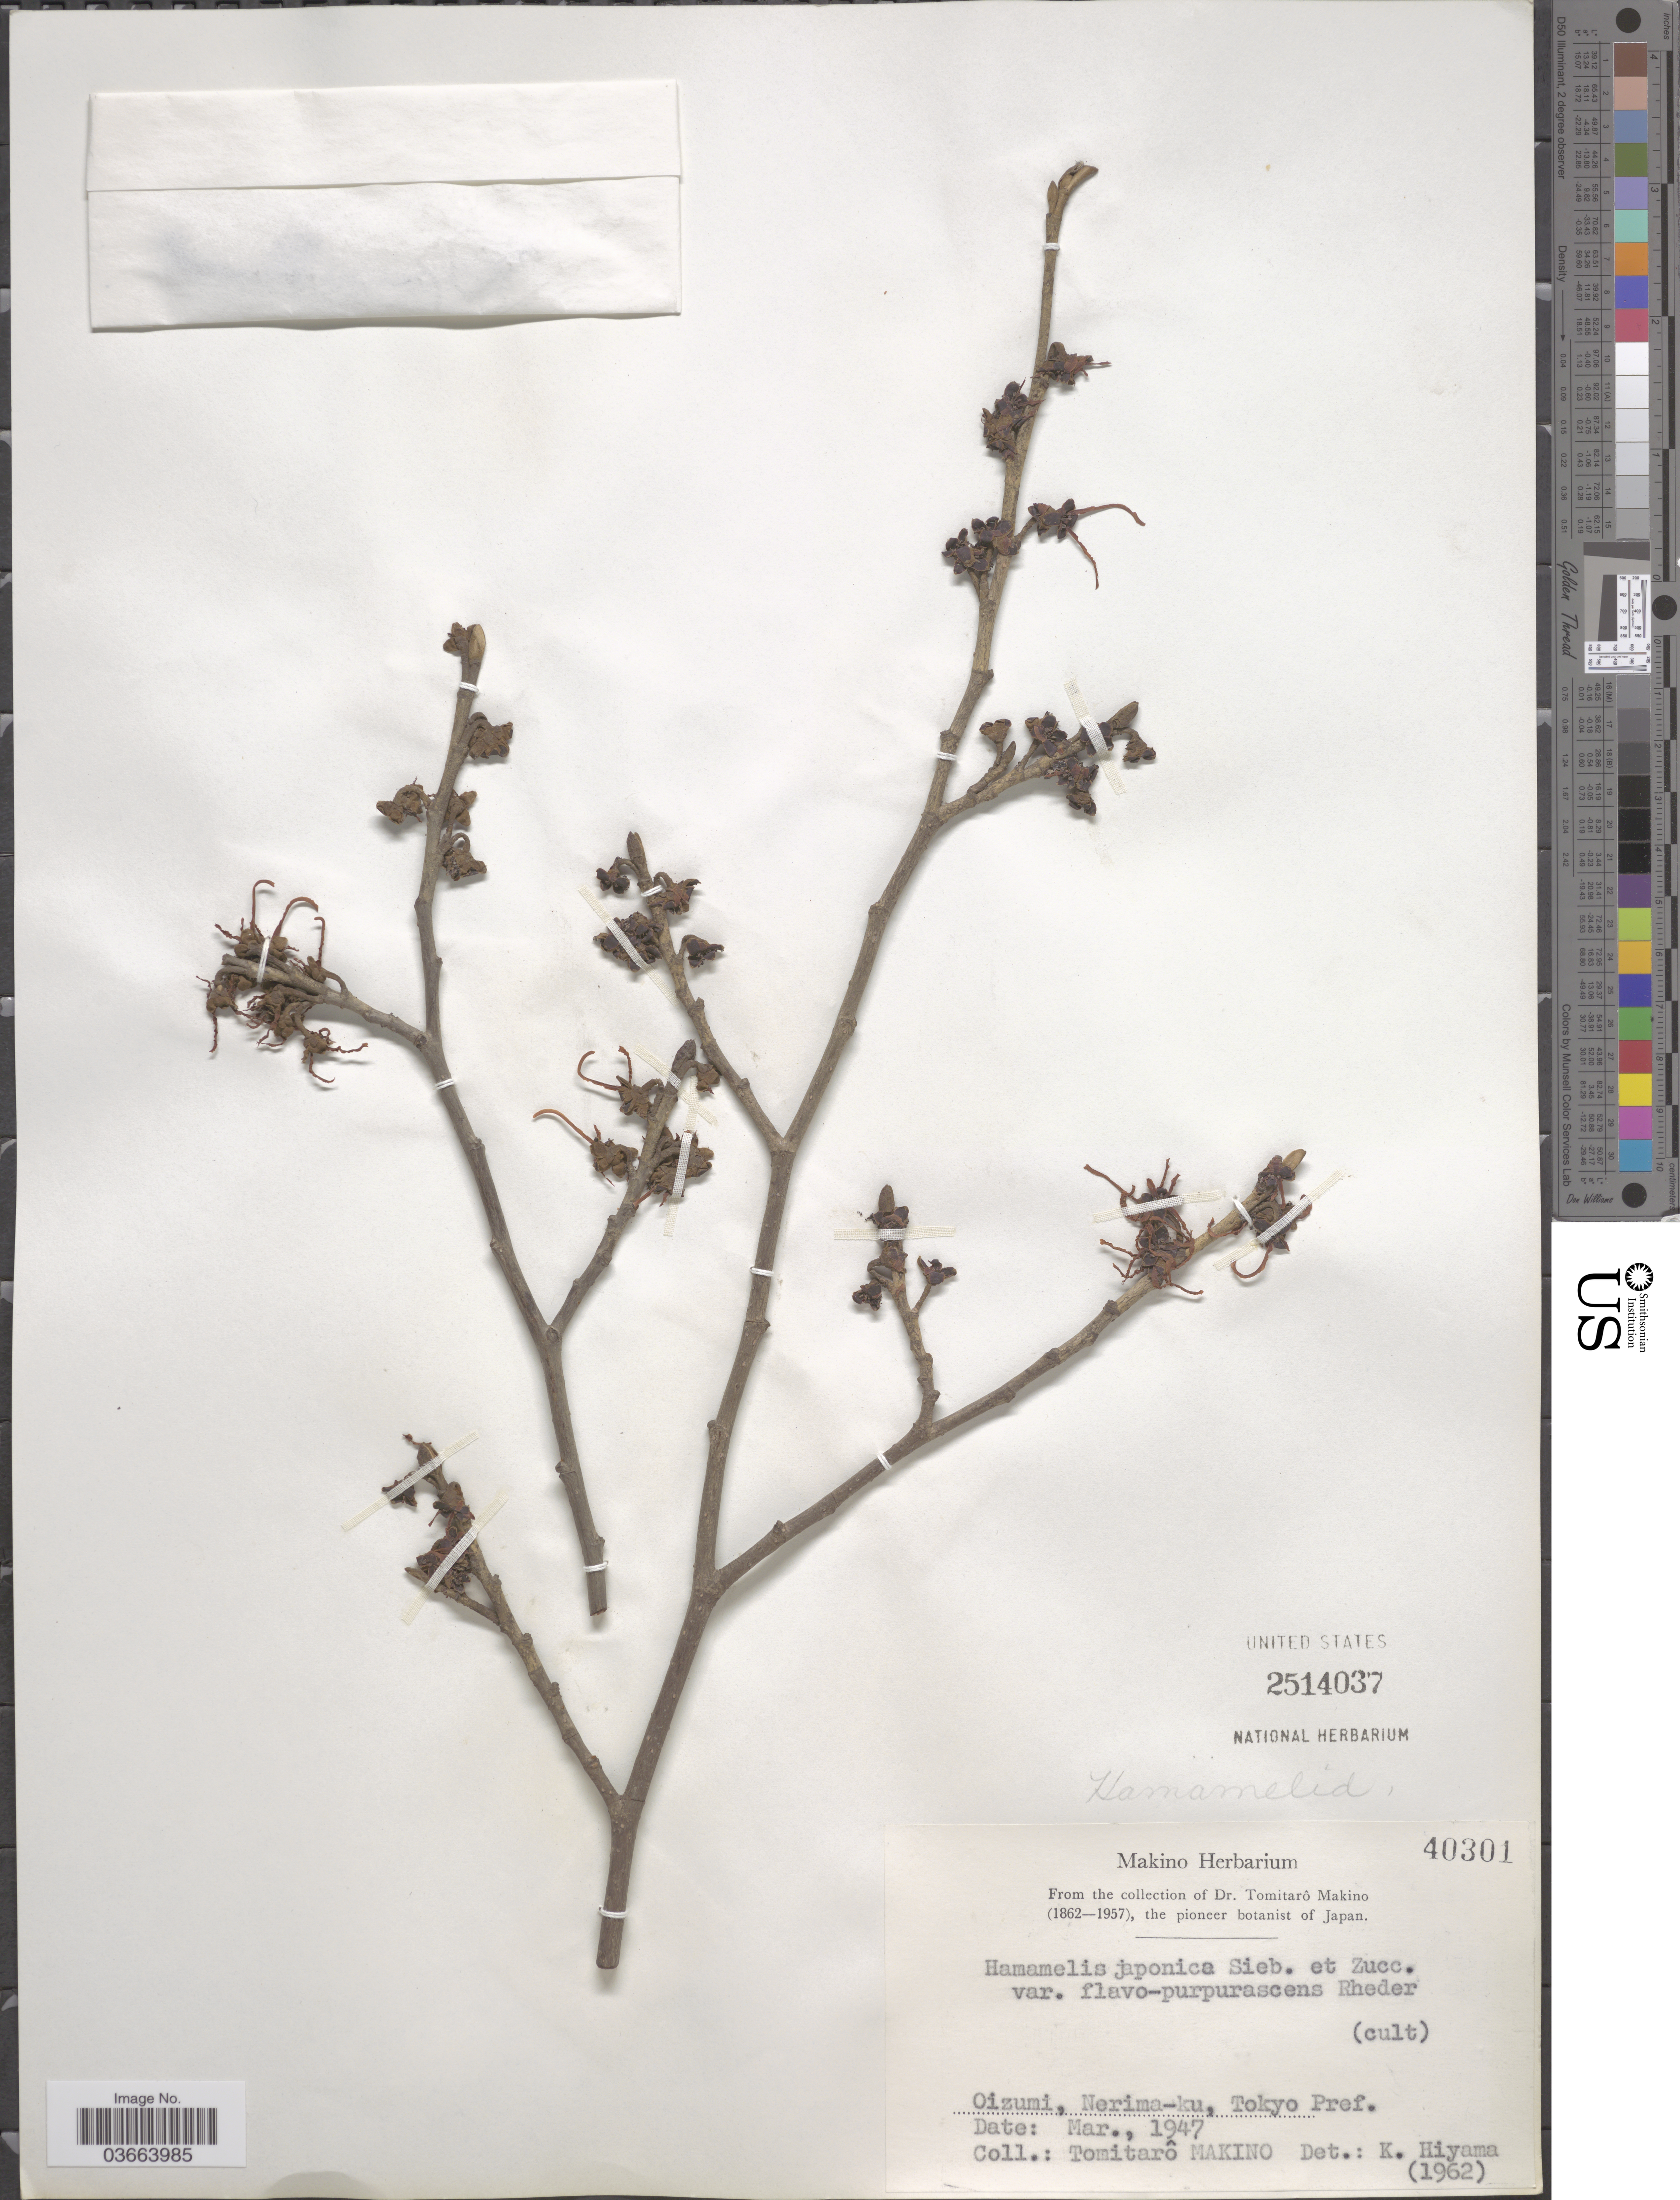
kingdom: Plantae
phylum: Tracheophyta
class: Magnoliopsida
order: Saxifragales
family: Hamamelidaceae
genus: Hamamelis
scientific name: Hamamelis japonica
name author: Siebold & Zucc.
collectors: T. Makino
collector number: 40301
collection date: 1947-03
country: Japan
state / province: Tokyo, Federal City of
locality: Oizumi, Nerima-ku, Tokyo Pref.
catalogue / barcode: US 2514037